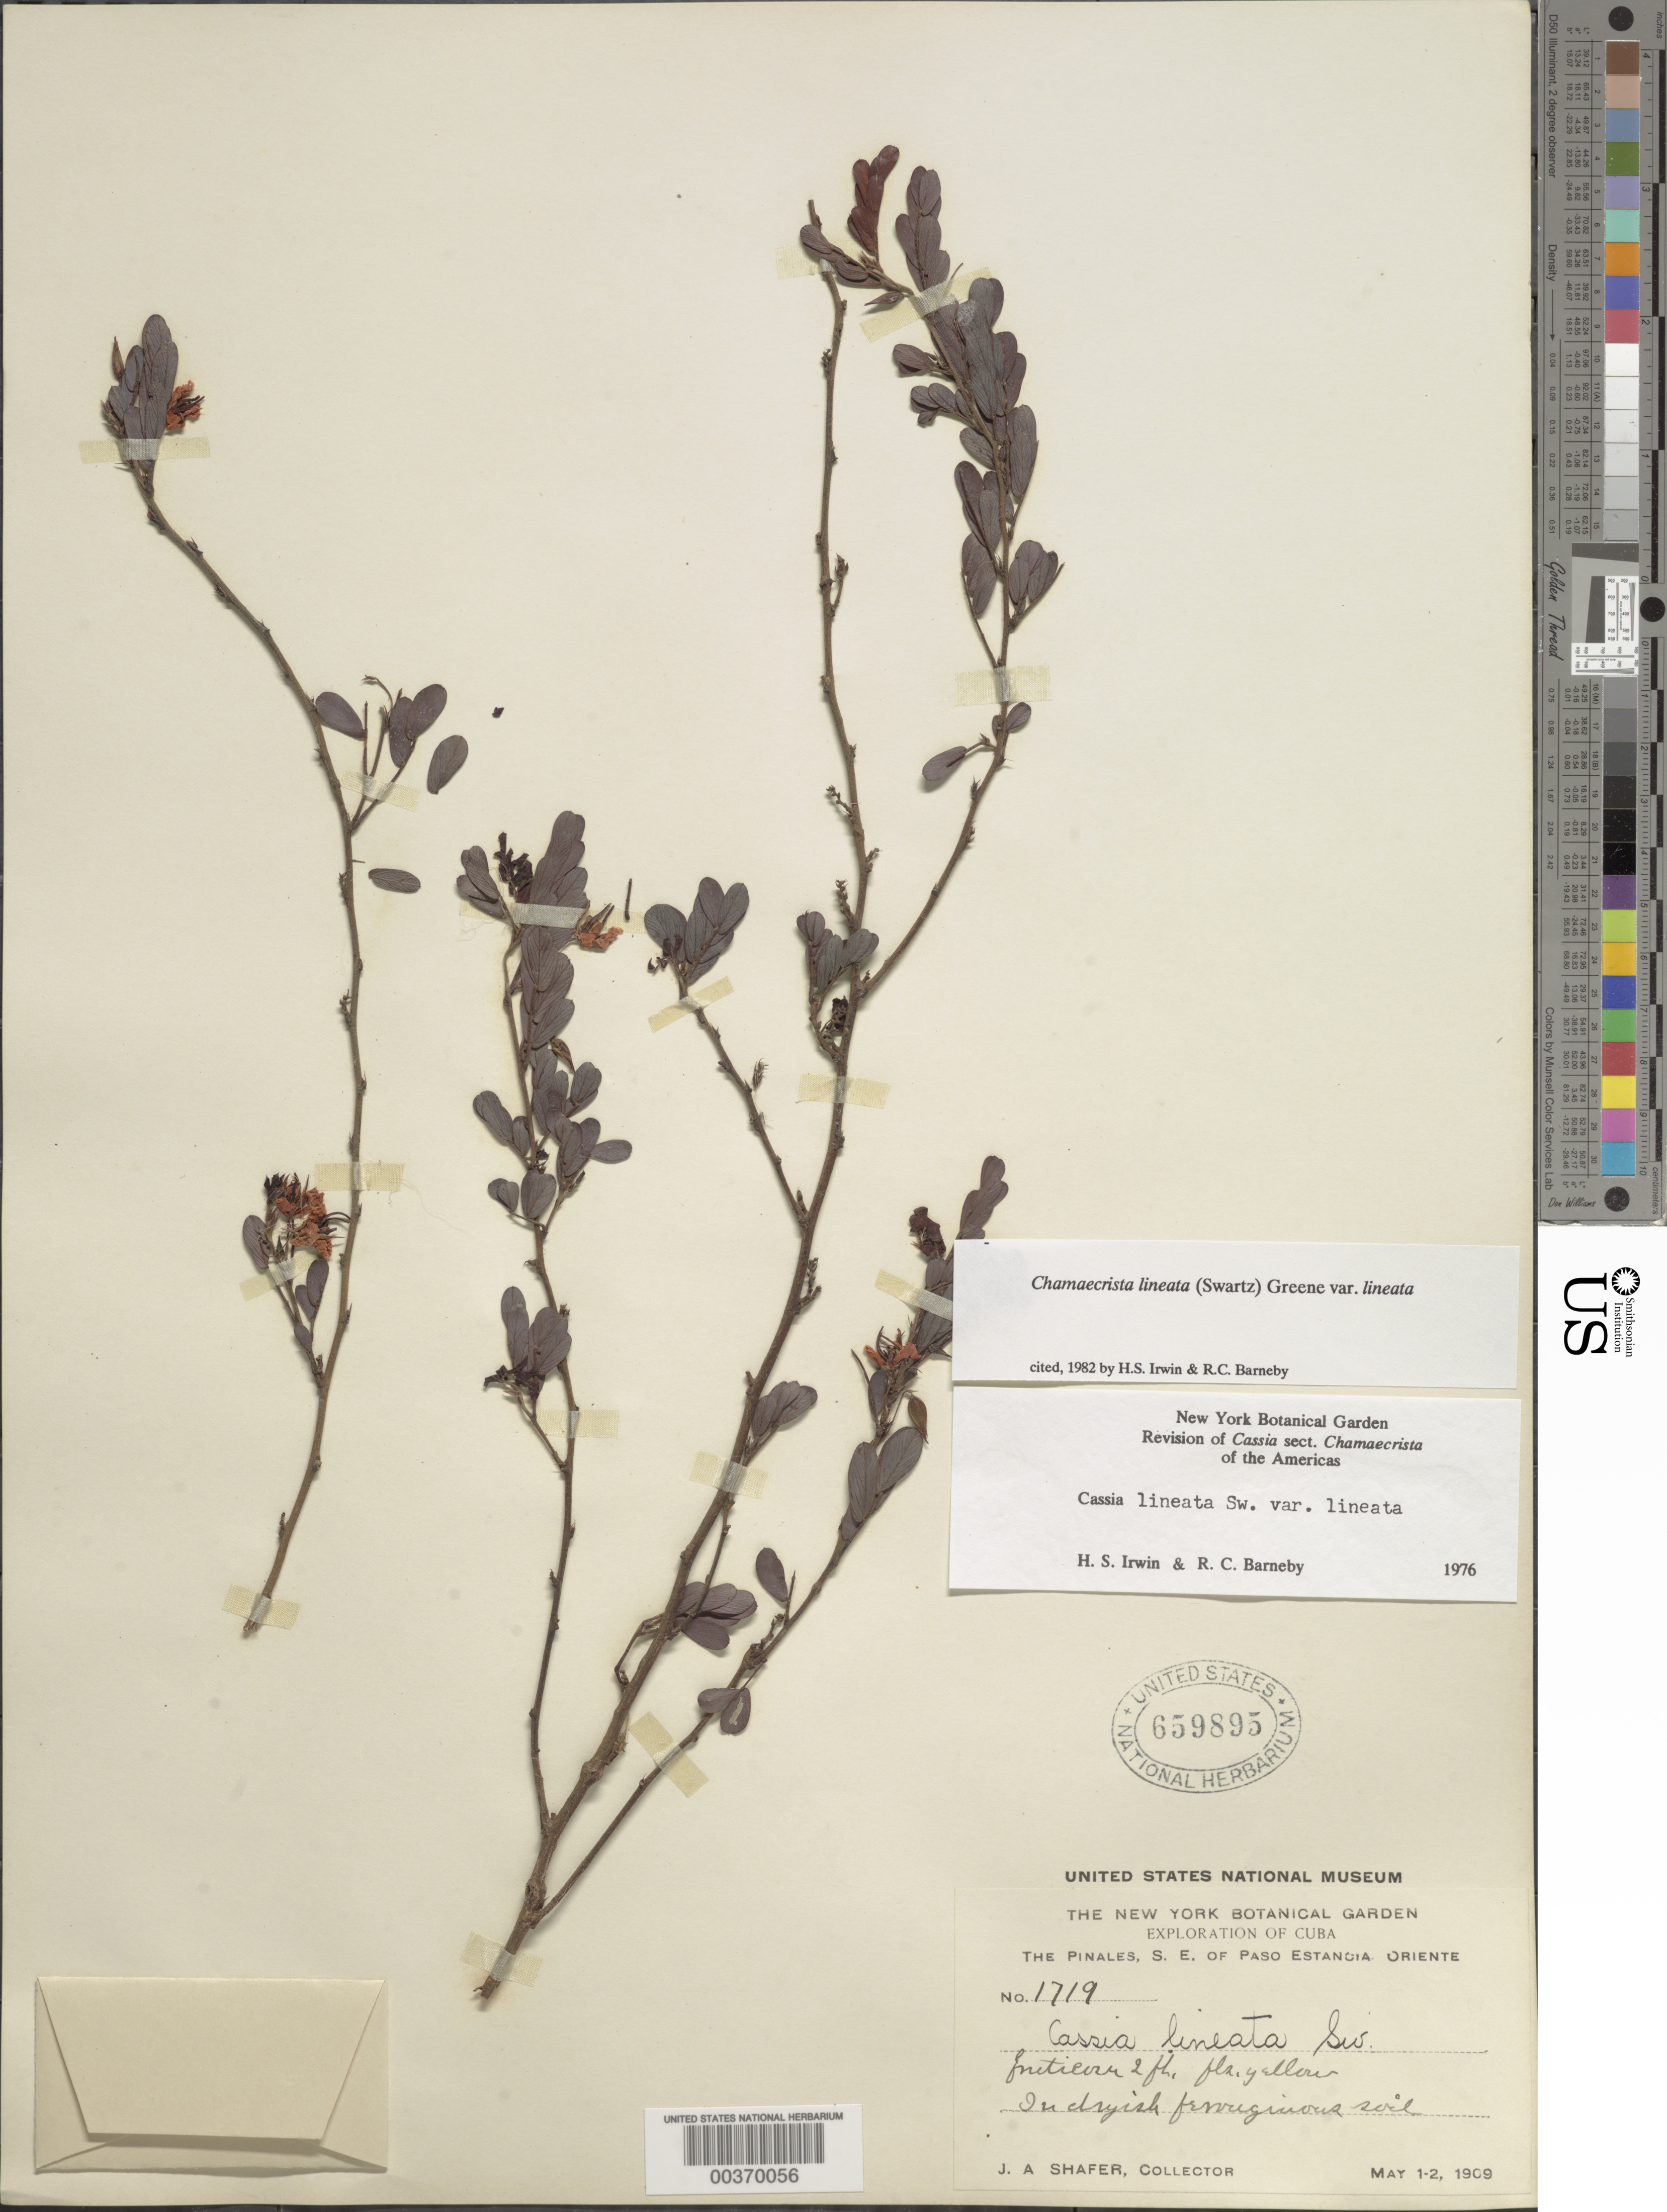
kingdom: Plantae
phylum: Tracheophyta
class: Magnoliopsida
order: Fabales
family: Fabaceae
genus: Chamaecrista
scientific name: Chamaecrista lineata var. lineata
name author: (Sw.) Greene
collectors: J. A. Shafer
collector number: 1719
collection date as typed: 01 May 1909 to 02 May 1909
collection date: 1909-05-01/1909-05-02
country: Cuba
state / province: Oriente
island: Greater Antilles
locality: The pinales, se of paso estacia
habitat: In dryish ferriginous soil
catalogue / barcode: US 659895